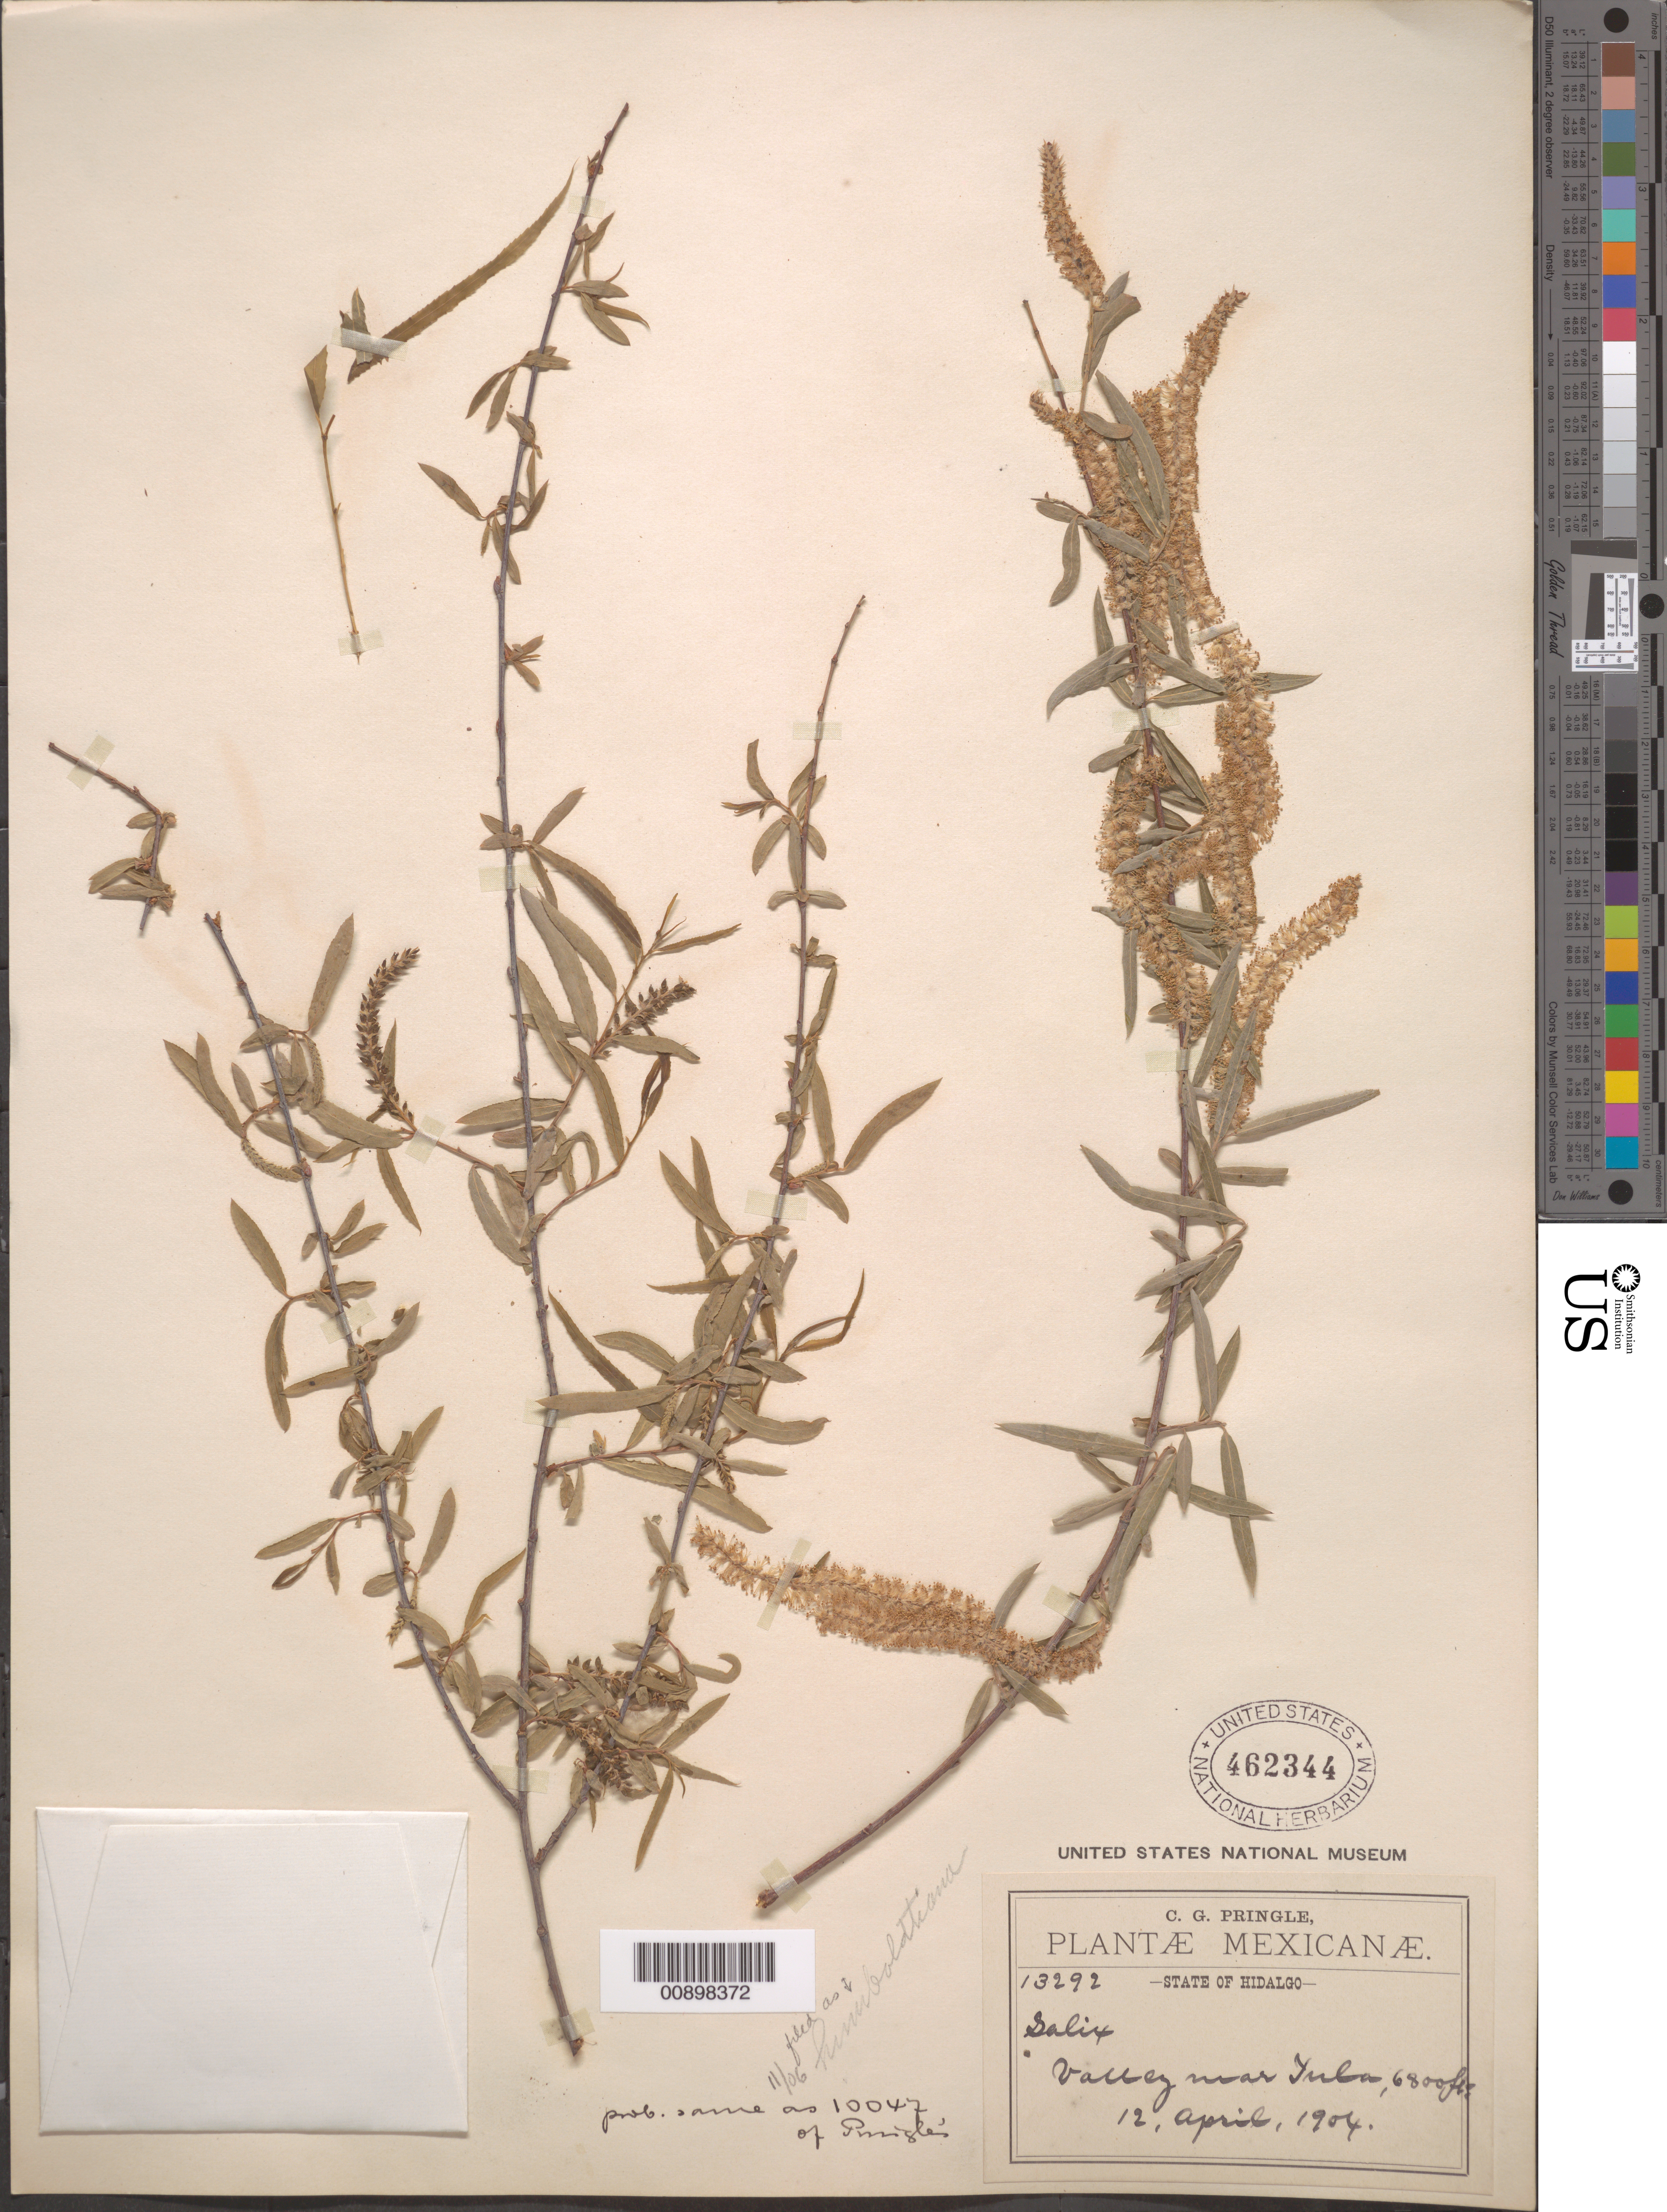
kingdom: Plantae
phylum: Tracheophyta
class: Magnoliopsida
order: Malpighiales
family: Salicaceae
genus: Salix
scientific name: Salix humboldtiana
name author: Willd.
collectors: C. G. Pringle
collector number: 13292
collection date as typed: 12 Apr 1904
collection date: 1904-04-12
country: Mexico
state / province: Hidalgo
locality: Valley near Tula, State of Hidalgo.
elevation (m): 2073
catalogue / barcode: US 462344